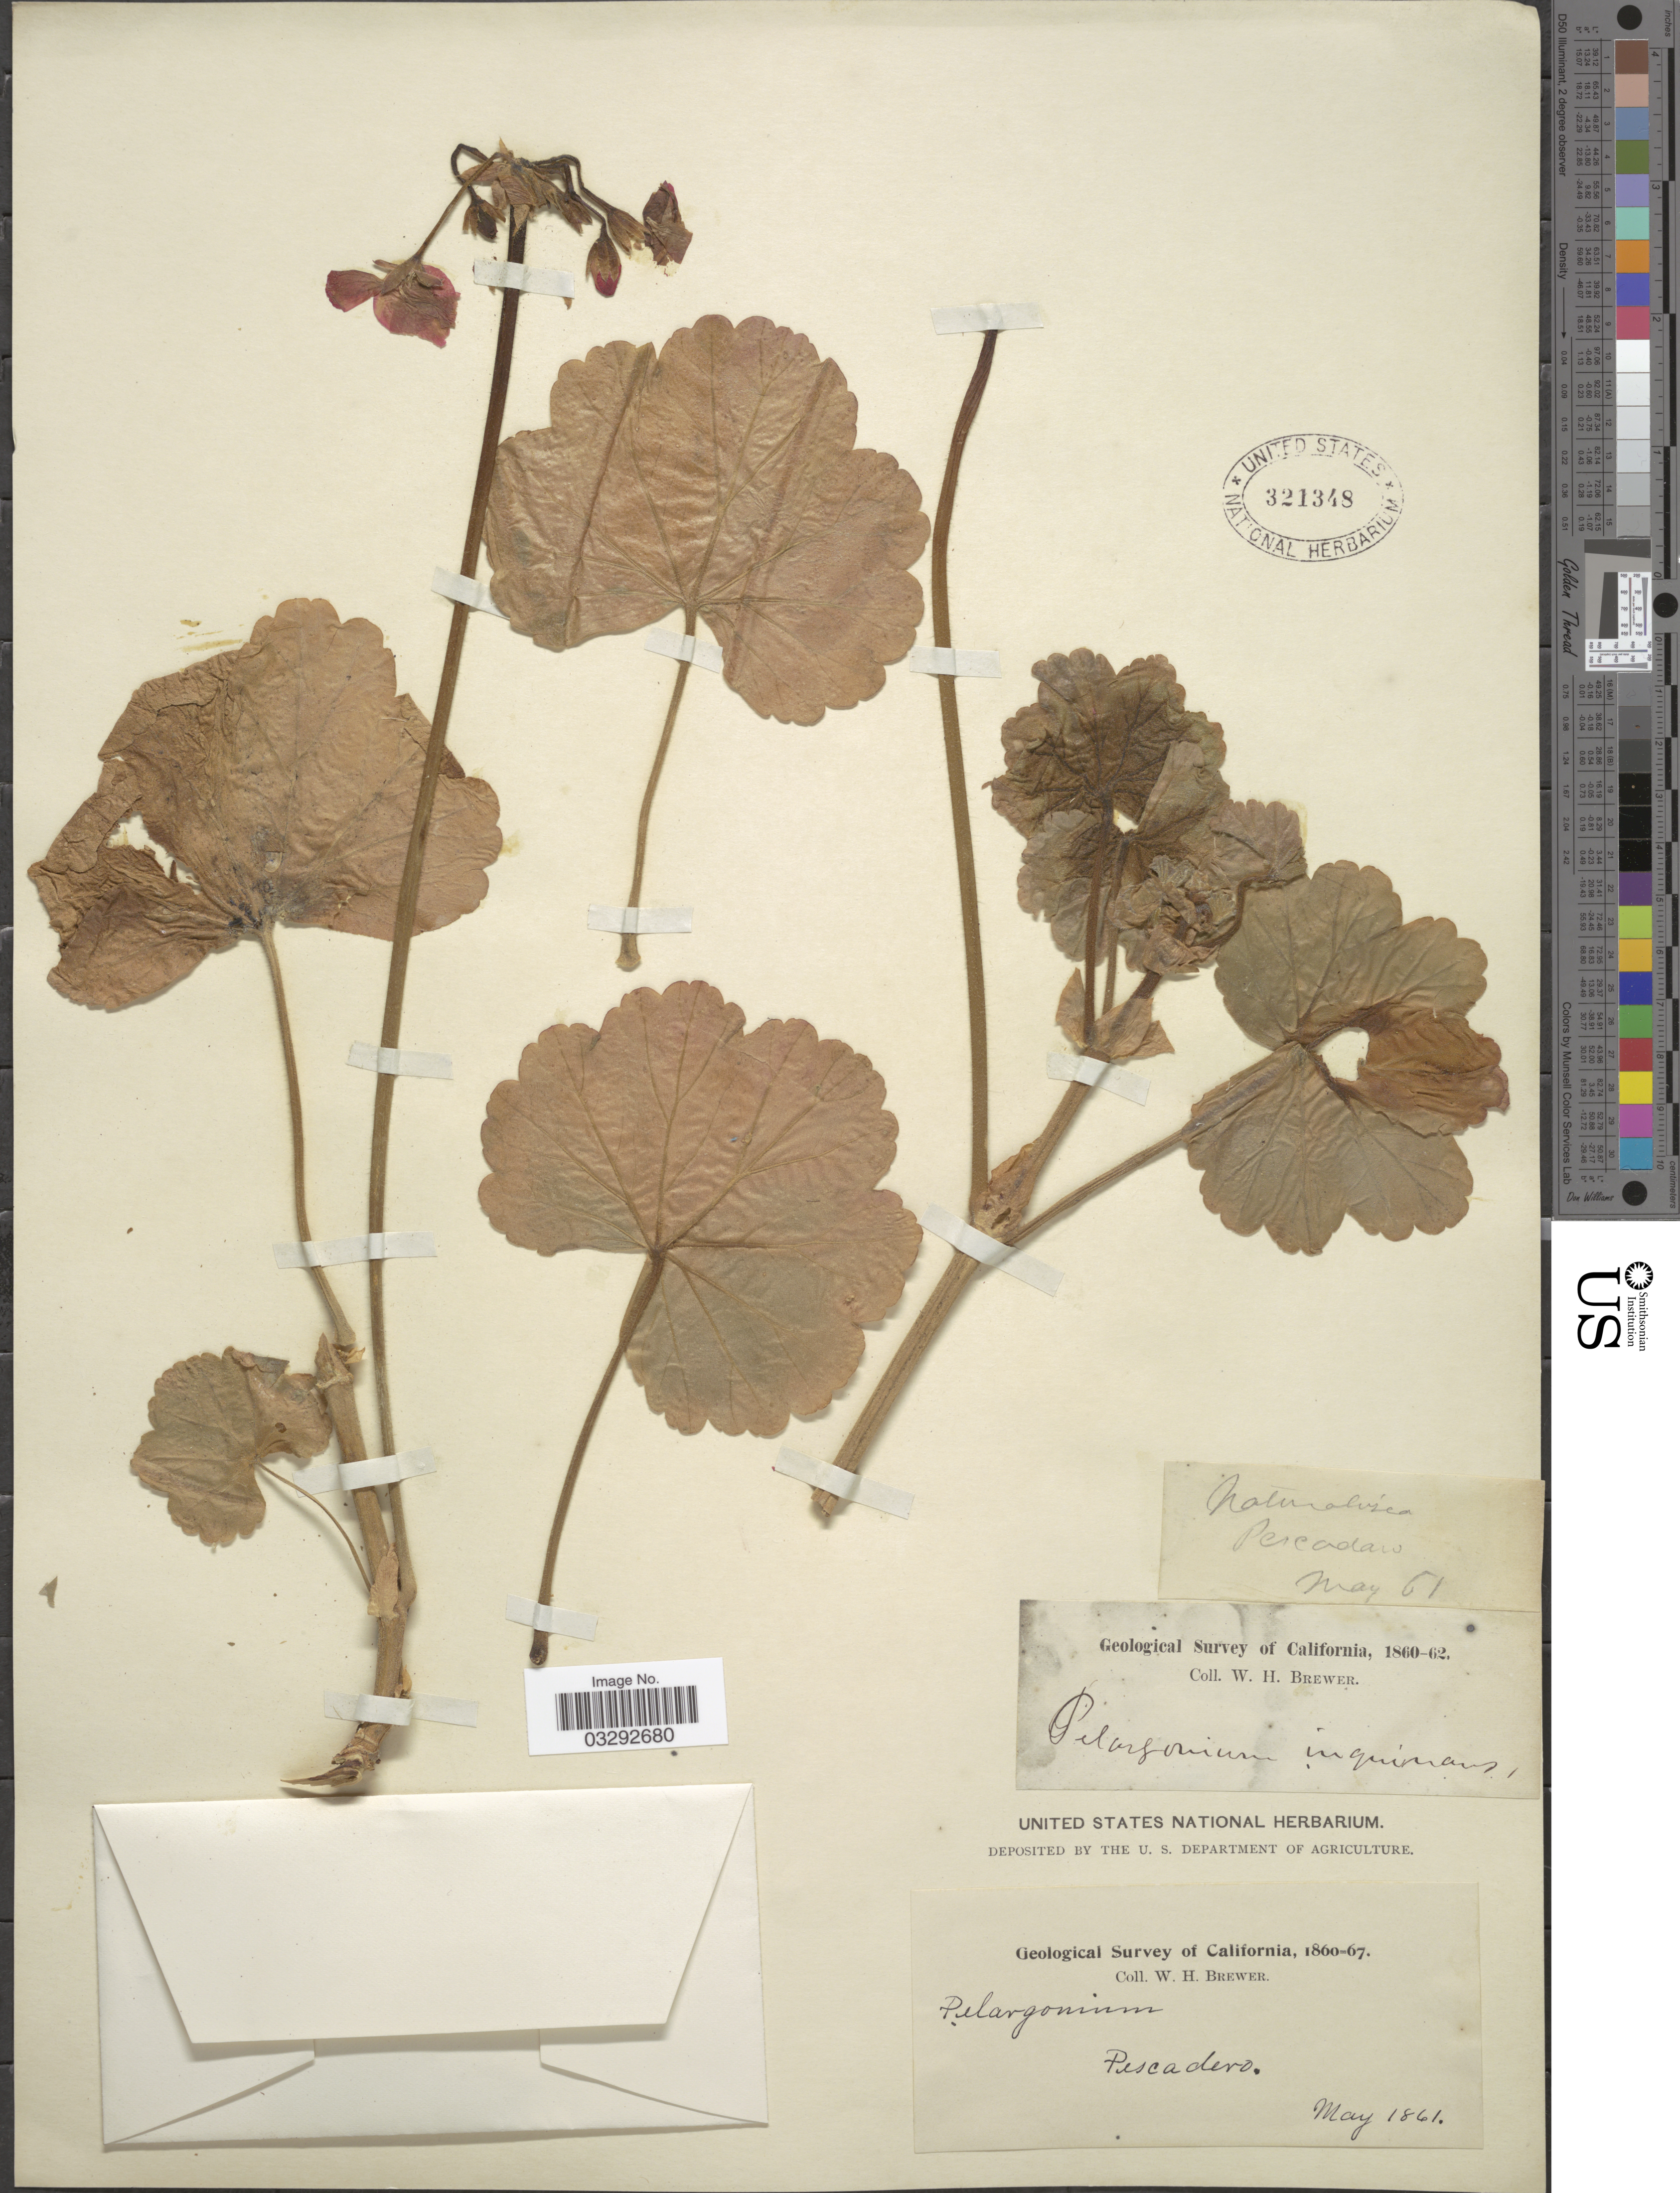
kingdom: Plantae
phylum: Tracheophyta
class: Magnoliopsida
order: Geraniales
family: Geraniaceae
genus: Pelargonium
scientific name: Pelargonium sp.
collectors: W. H. Brewer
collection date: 1861-05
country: United States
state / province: California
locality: Pescadero.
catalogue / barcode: US 321348